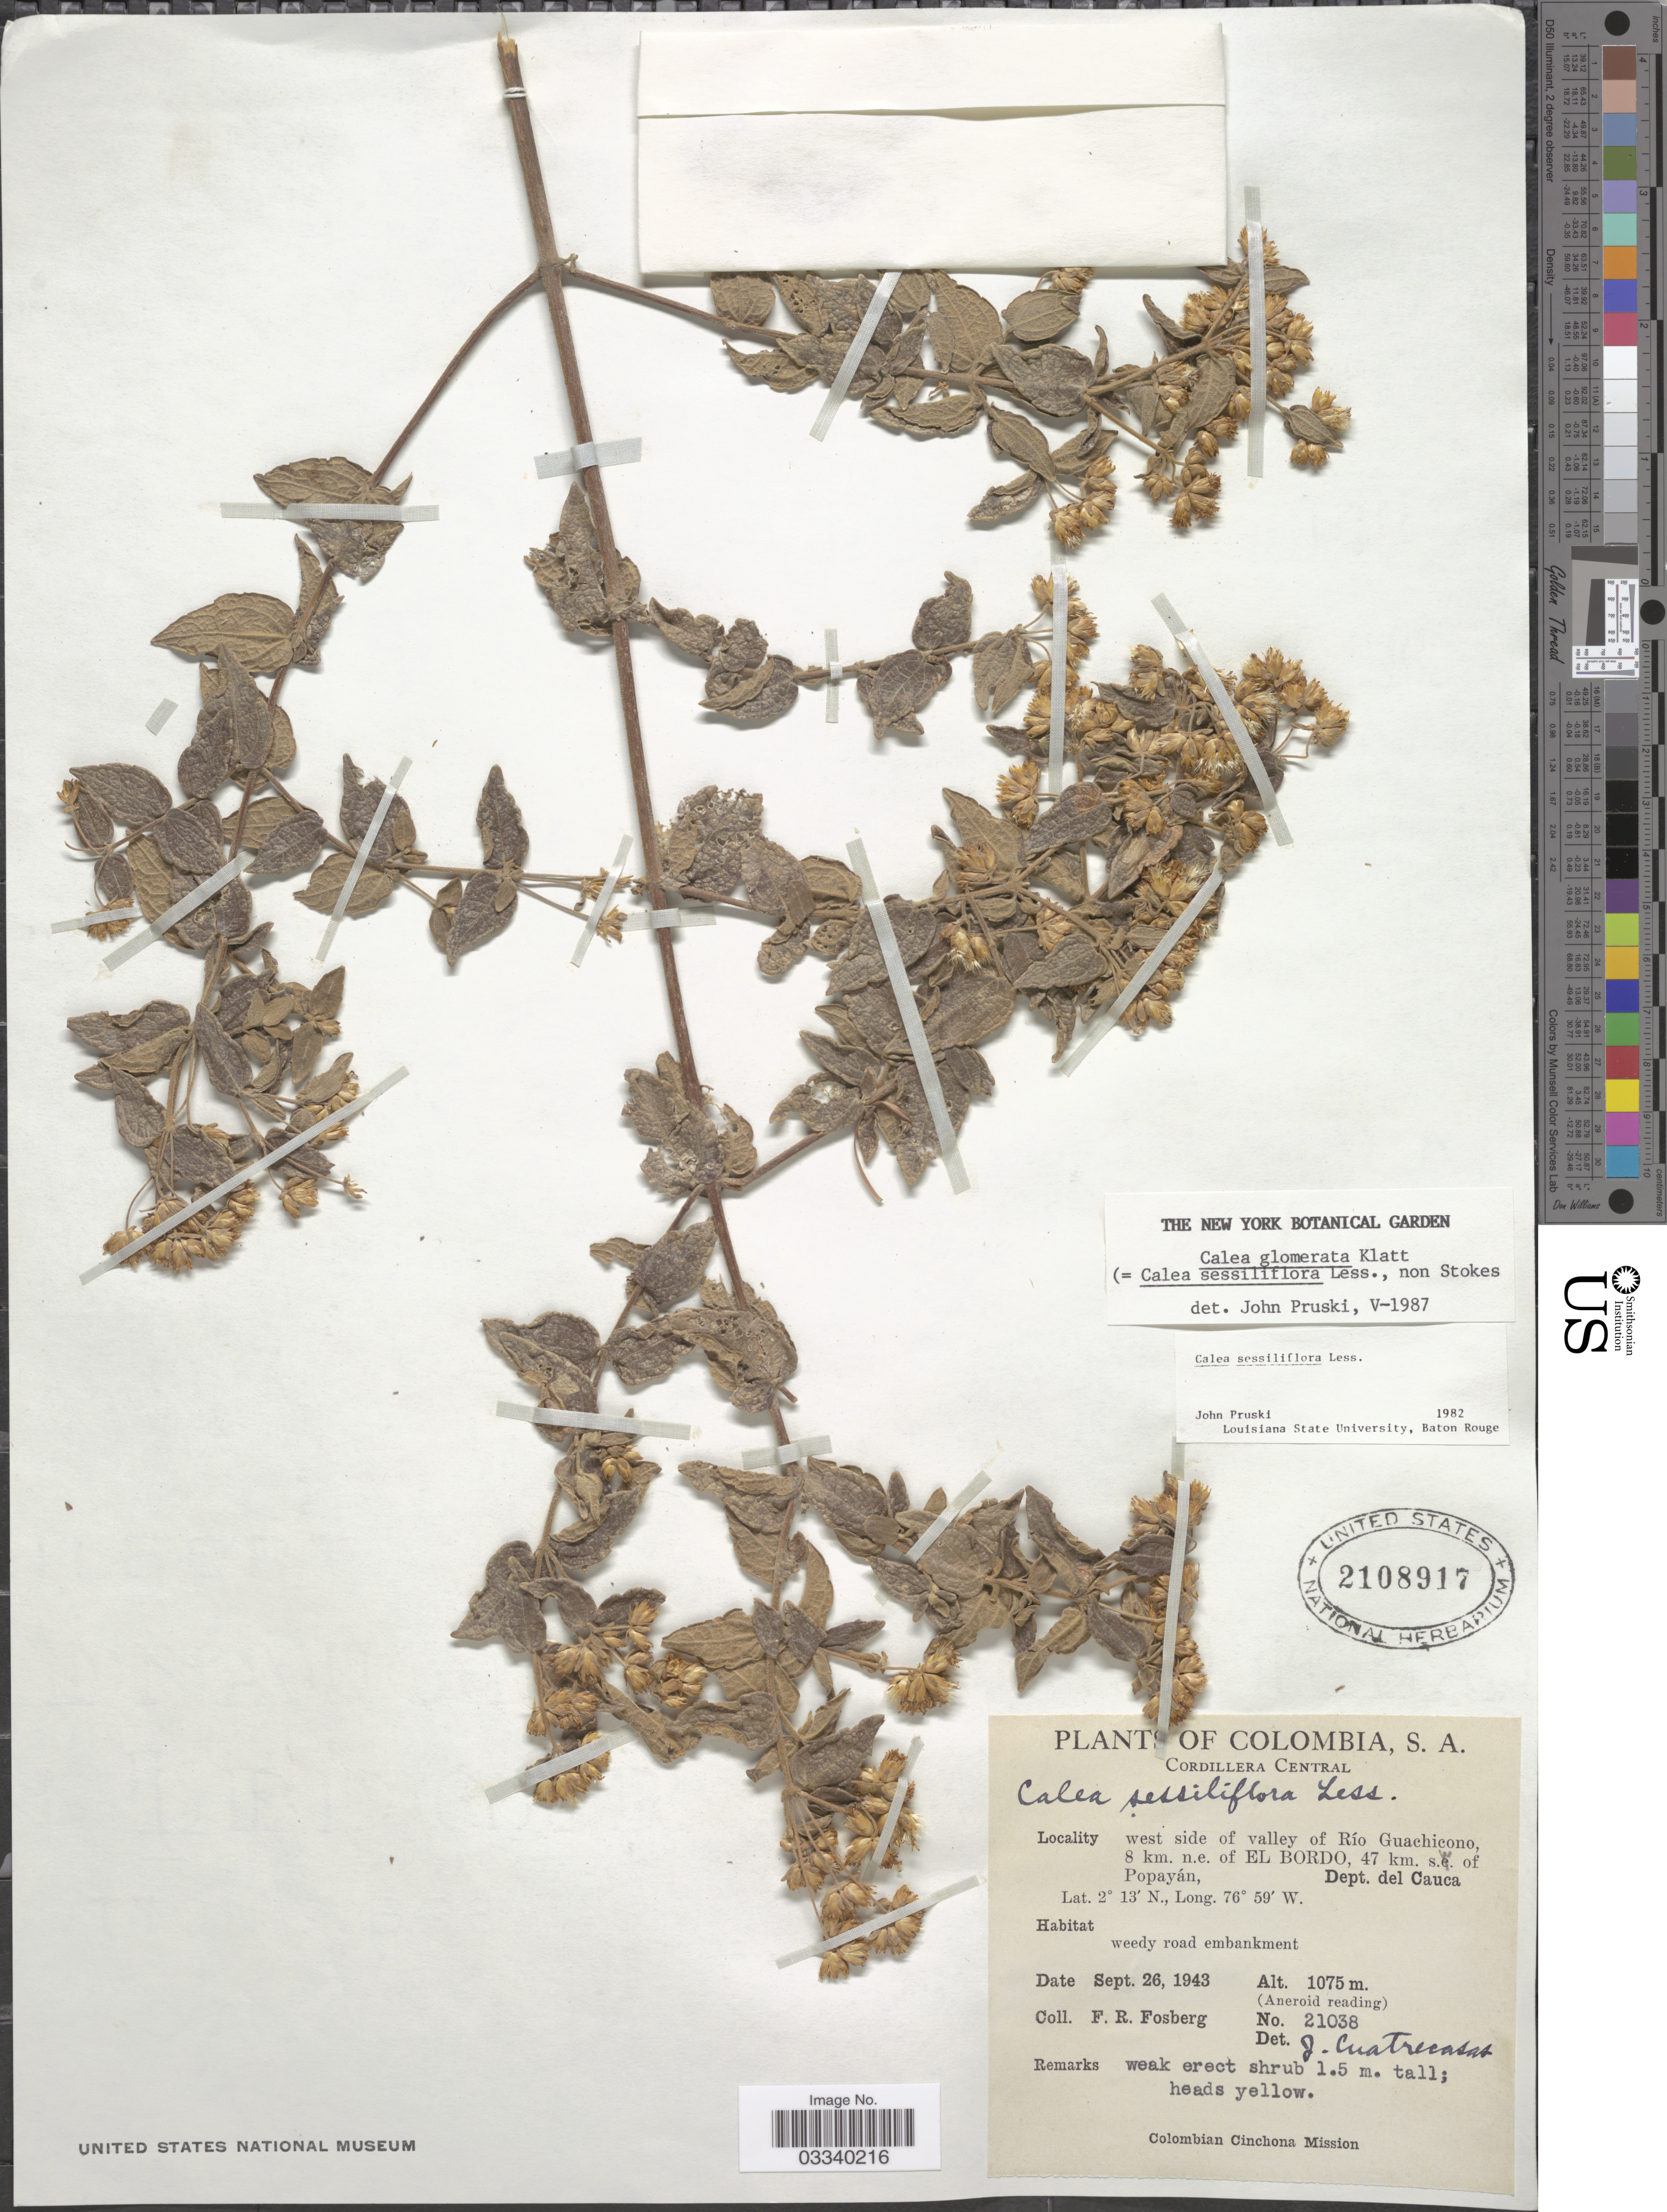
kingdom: Plantae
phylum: Tracheophyta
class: Magnoliopsida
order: Asterales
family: Asteraceae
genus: Calea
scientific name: Calea sessiliflora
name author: Less.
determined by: Pruski, J. F.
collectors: F. R. Fosberg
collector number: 21038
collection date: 1943-09-26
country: Colombia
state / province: Cauca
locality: Cordillera Central. West side of valley of Rïo Guachicono, 8 km. n.e. of El Bordo, 47 km. s.w. of Popayán, Dept. del Cauca.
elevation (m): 1075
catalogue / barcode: US 2108917